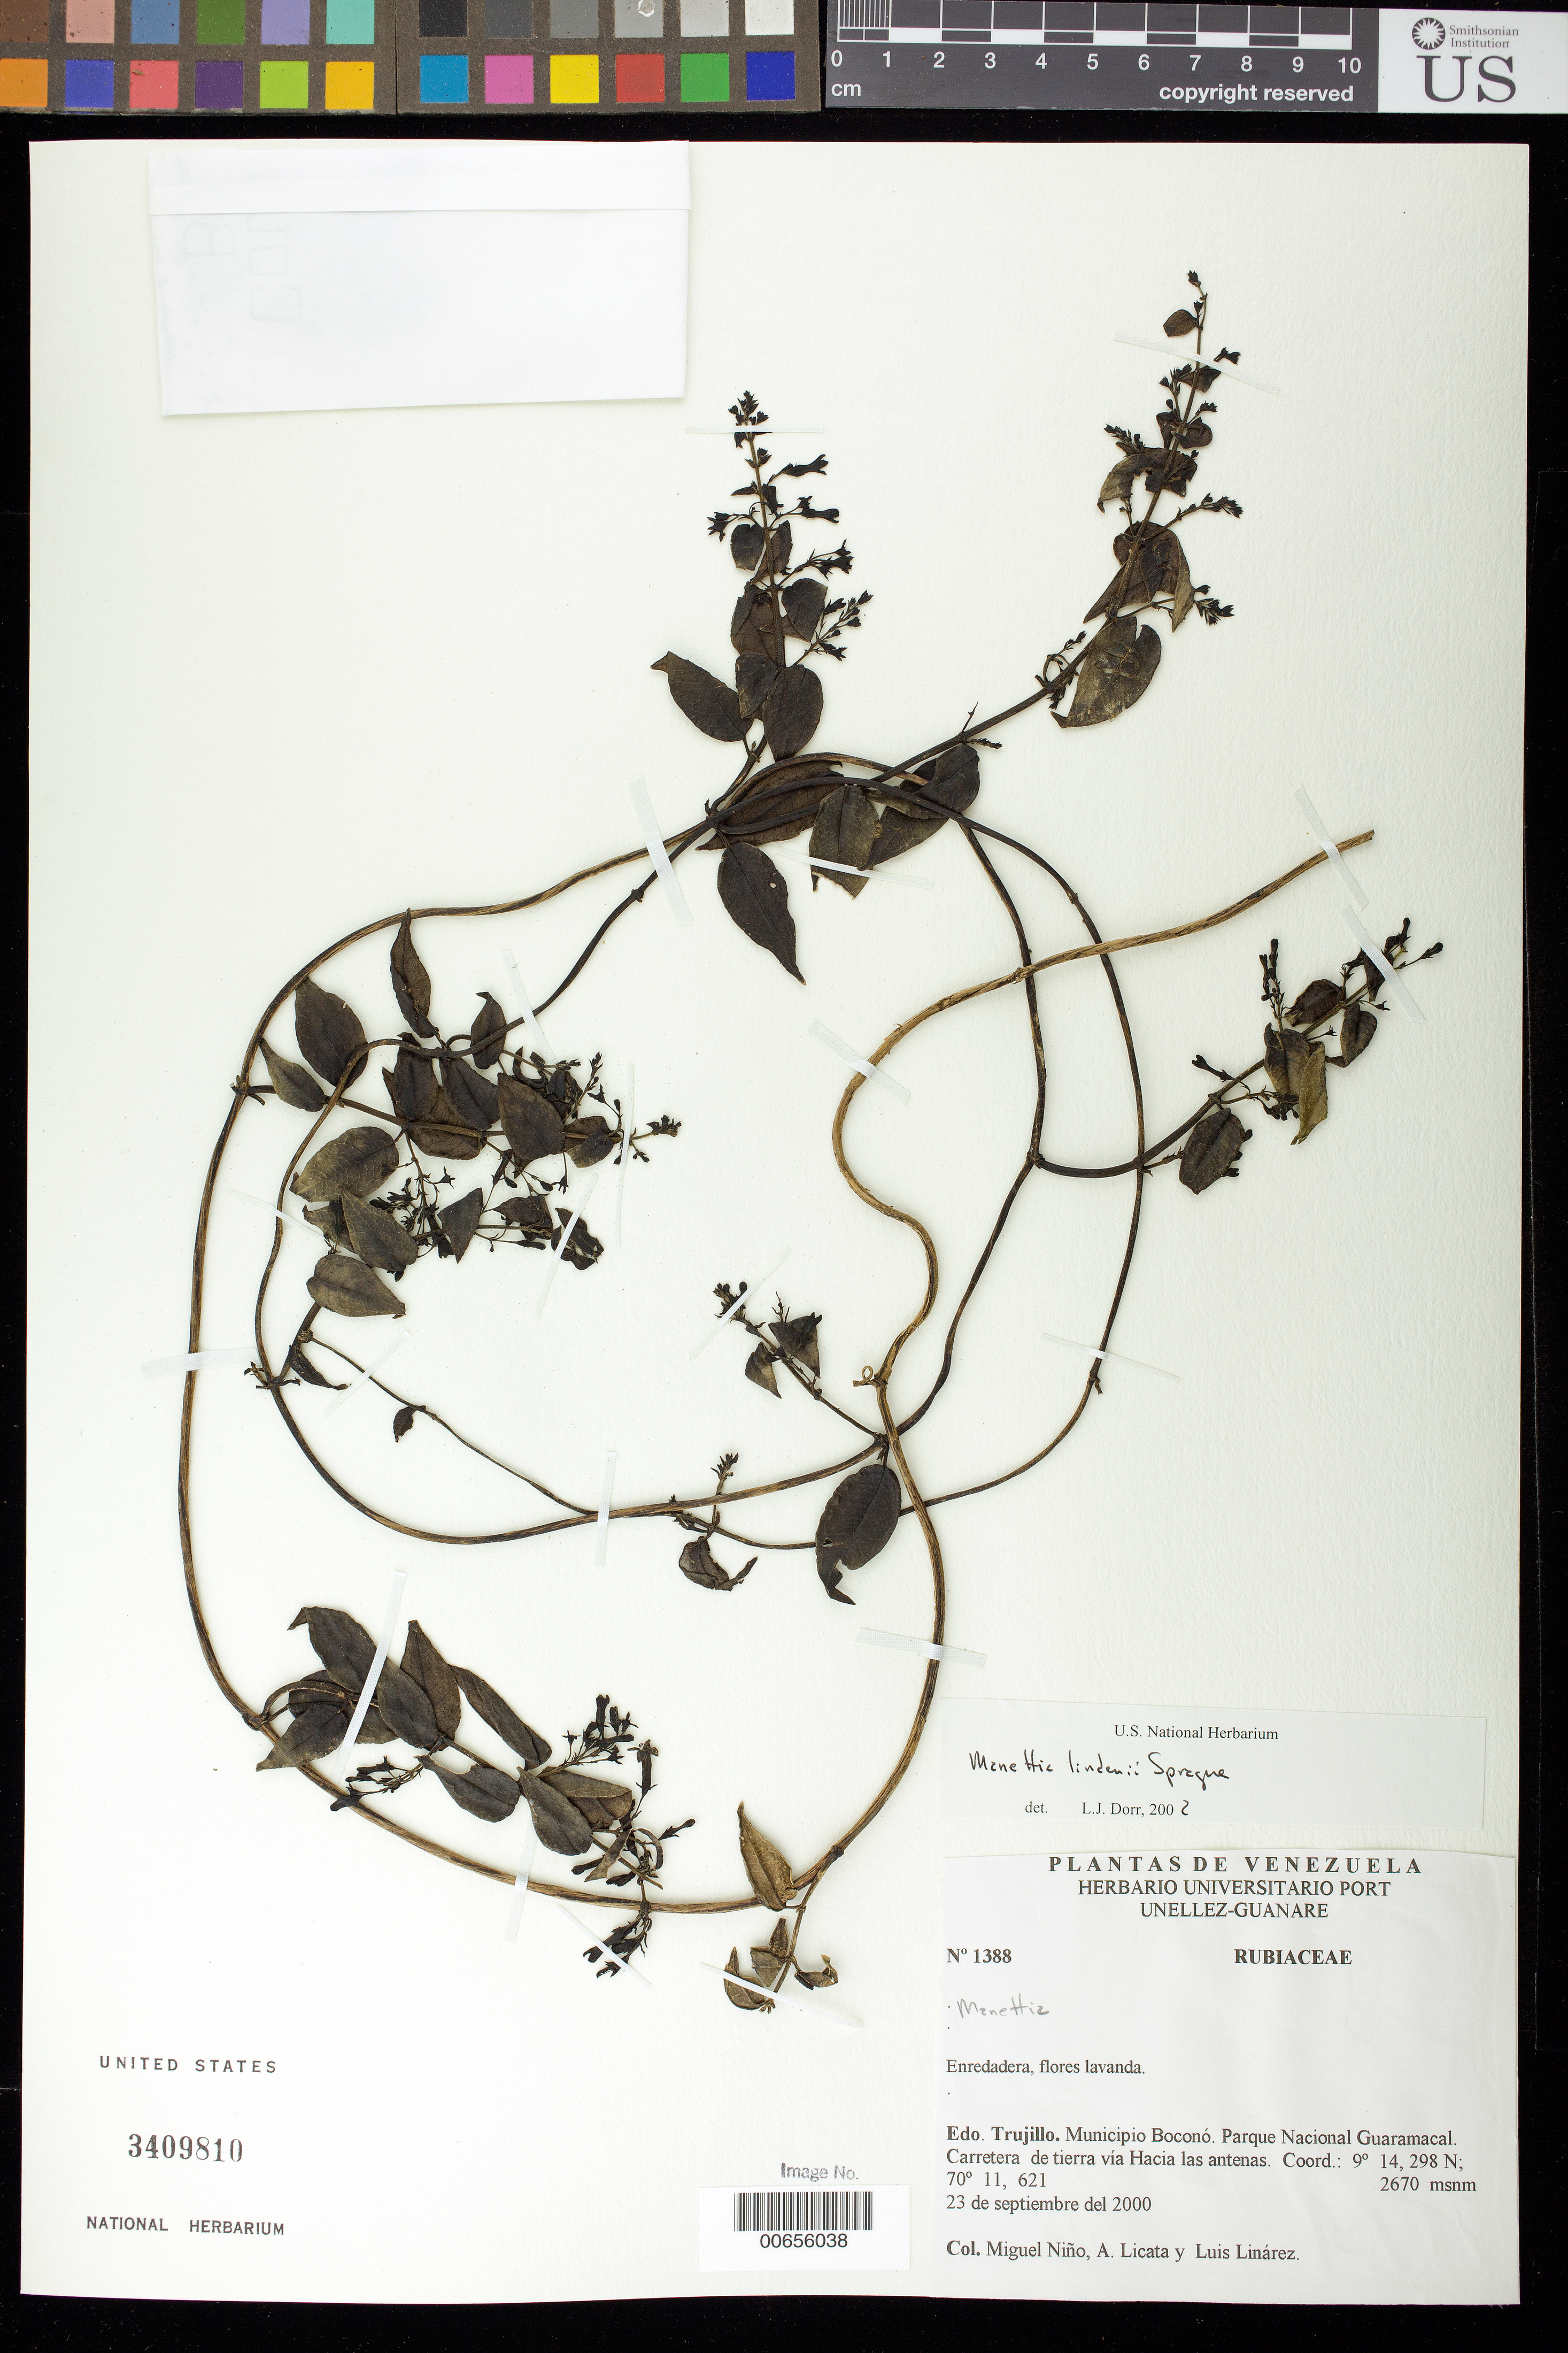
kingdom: Plantae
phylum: Tracheophyta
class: Magnoliopsida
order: Gentianales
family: Rubiaceae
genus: Manettia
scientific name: Manettia sp.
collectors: S. M. Niño, A. Licata & L. Linárez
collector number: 1388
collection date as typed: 23 Sep 2000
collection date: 2000-09-23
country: Venezuela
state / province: Trujillo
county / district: Boconó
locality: Parque Nacional Guaramacal, carretera de tierra via hacia las antenas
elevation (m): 2670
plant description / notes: PORT, US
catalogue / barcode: US 3409810